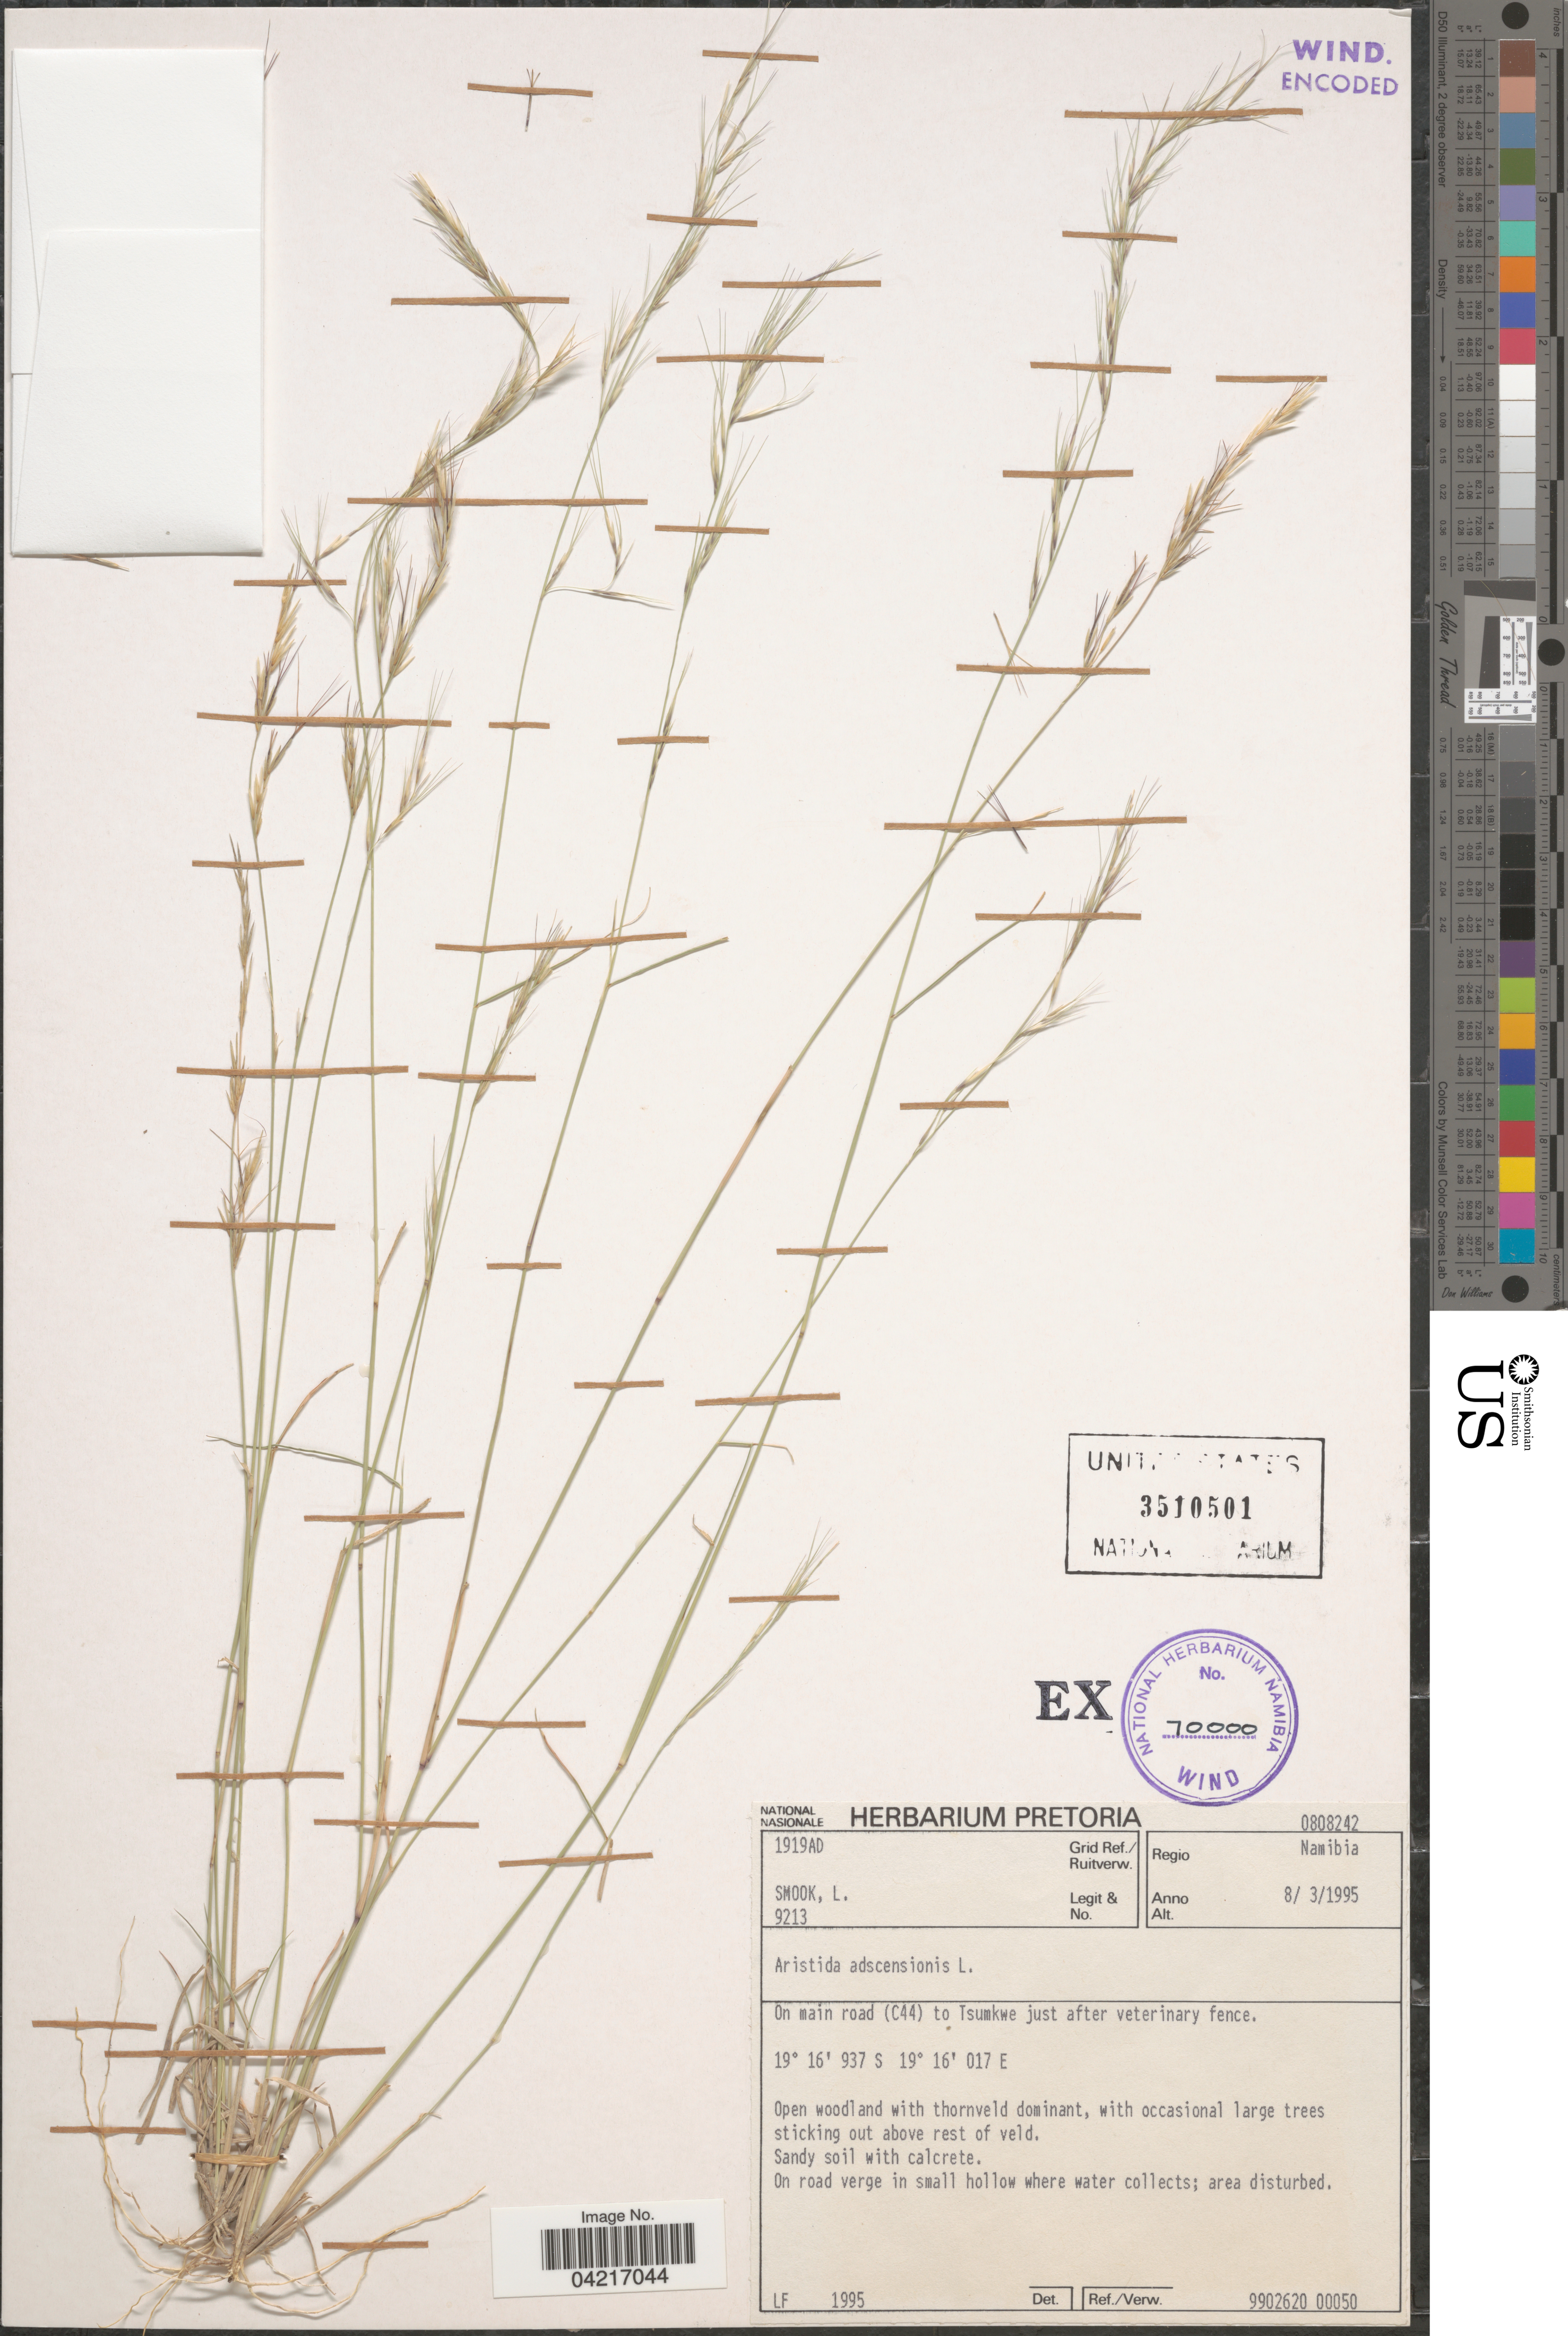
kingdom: Plantae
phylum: Tracheophyta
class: Liliopsida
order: Poales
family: Poaceae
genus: Aristida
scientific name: Aristida adscensionis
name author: L.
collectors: L. Smook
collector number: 9213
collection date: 1995-03-08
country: Namibia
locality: Grid. Ref./Ruitverw. 1919AD. Regio Namibia. On main road (C44) to Tsumkwe just after veterinary fence.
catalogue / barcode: US 3510501